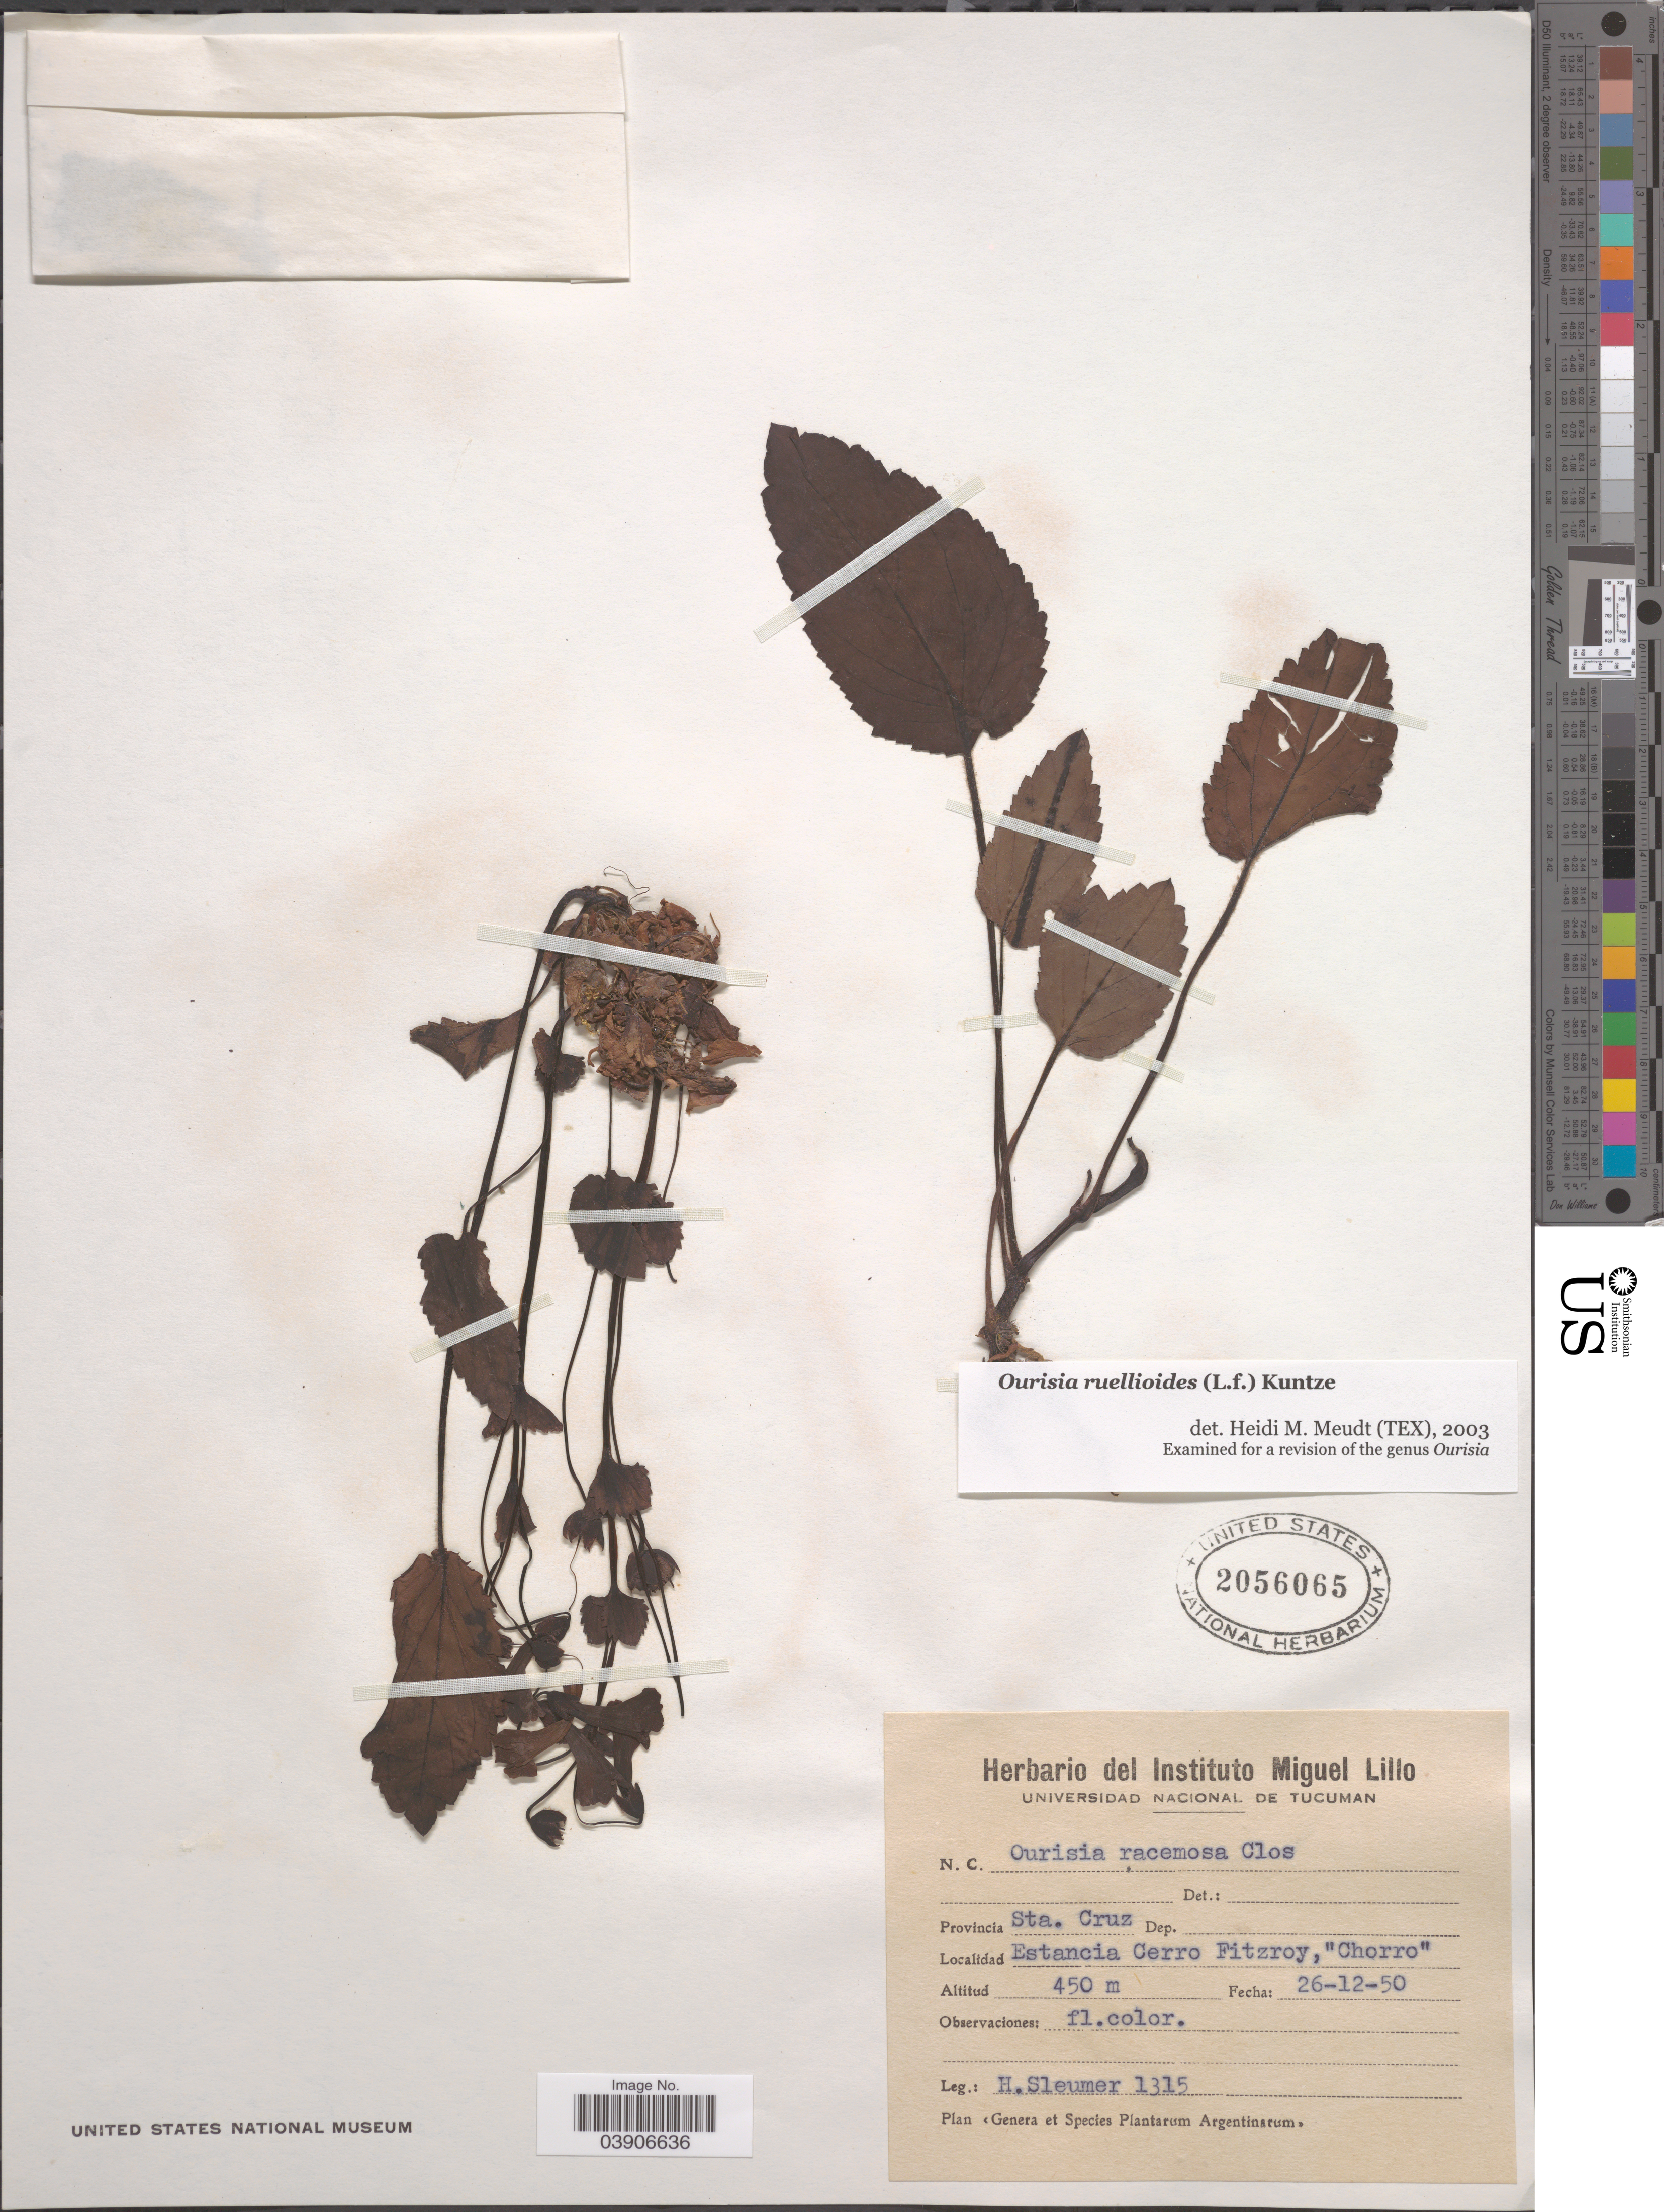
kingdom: Plantae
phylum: Tracheophyta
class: Magnoliopsida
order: Lamiales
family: Plantaginaceae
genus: Ourisia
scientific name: Ourisia ruellioides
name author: (L. f.) Kuntze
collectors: H. O. Sleumer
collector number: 1315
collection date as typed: Transcribed d/m/y: 26/12/50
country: Argentina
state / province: Santa Cruz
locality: Provincia Sta. Cruz. Estancia Cerro Fitzroy, "Chorro".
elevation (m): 450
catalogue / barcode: US 2056065